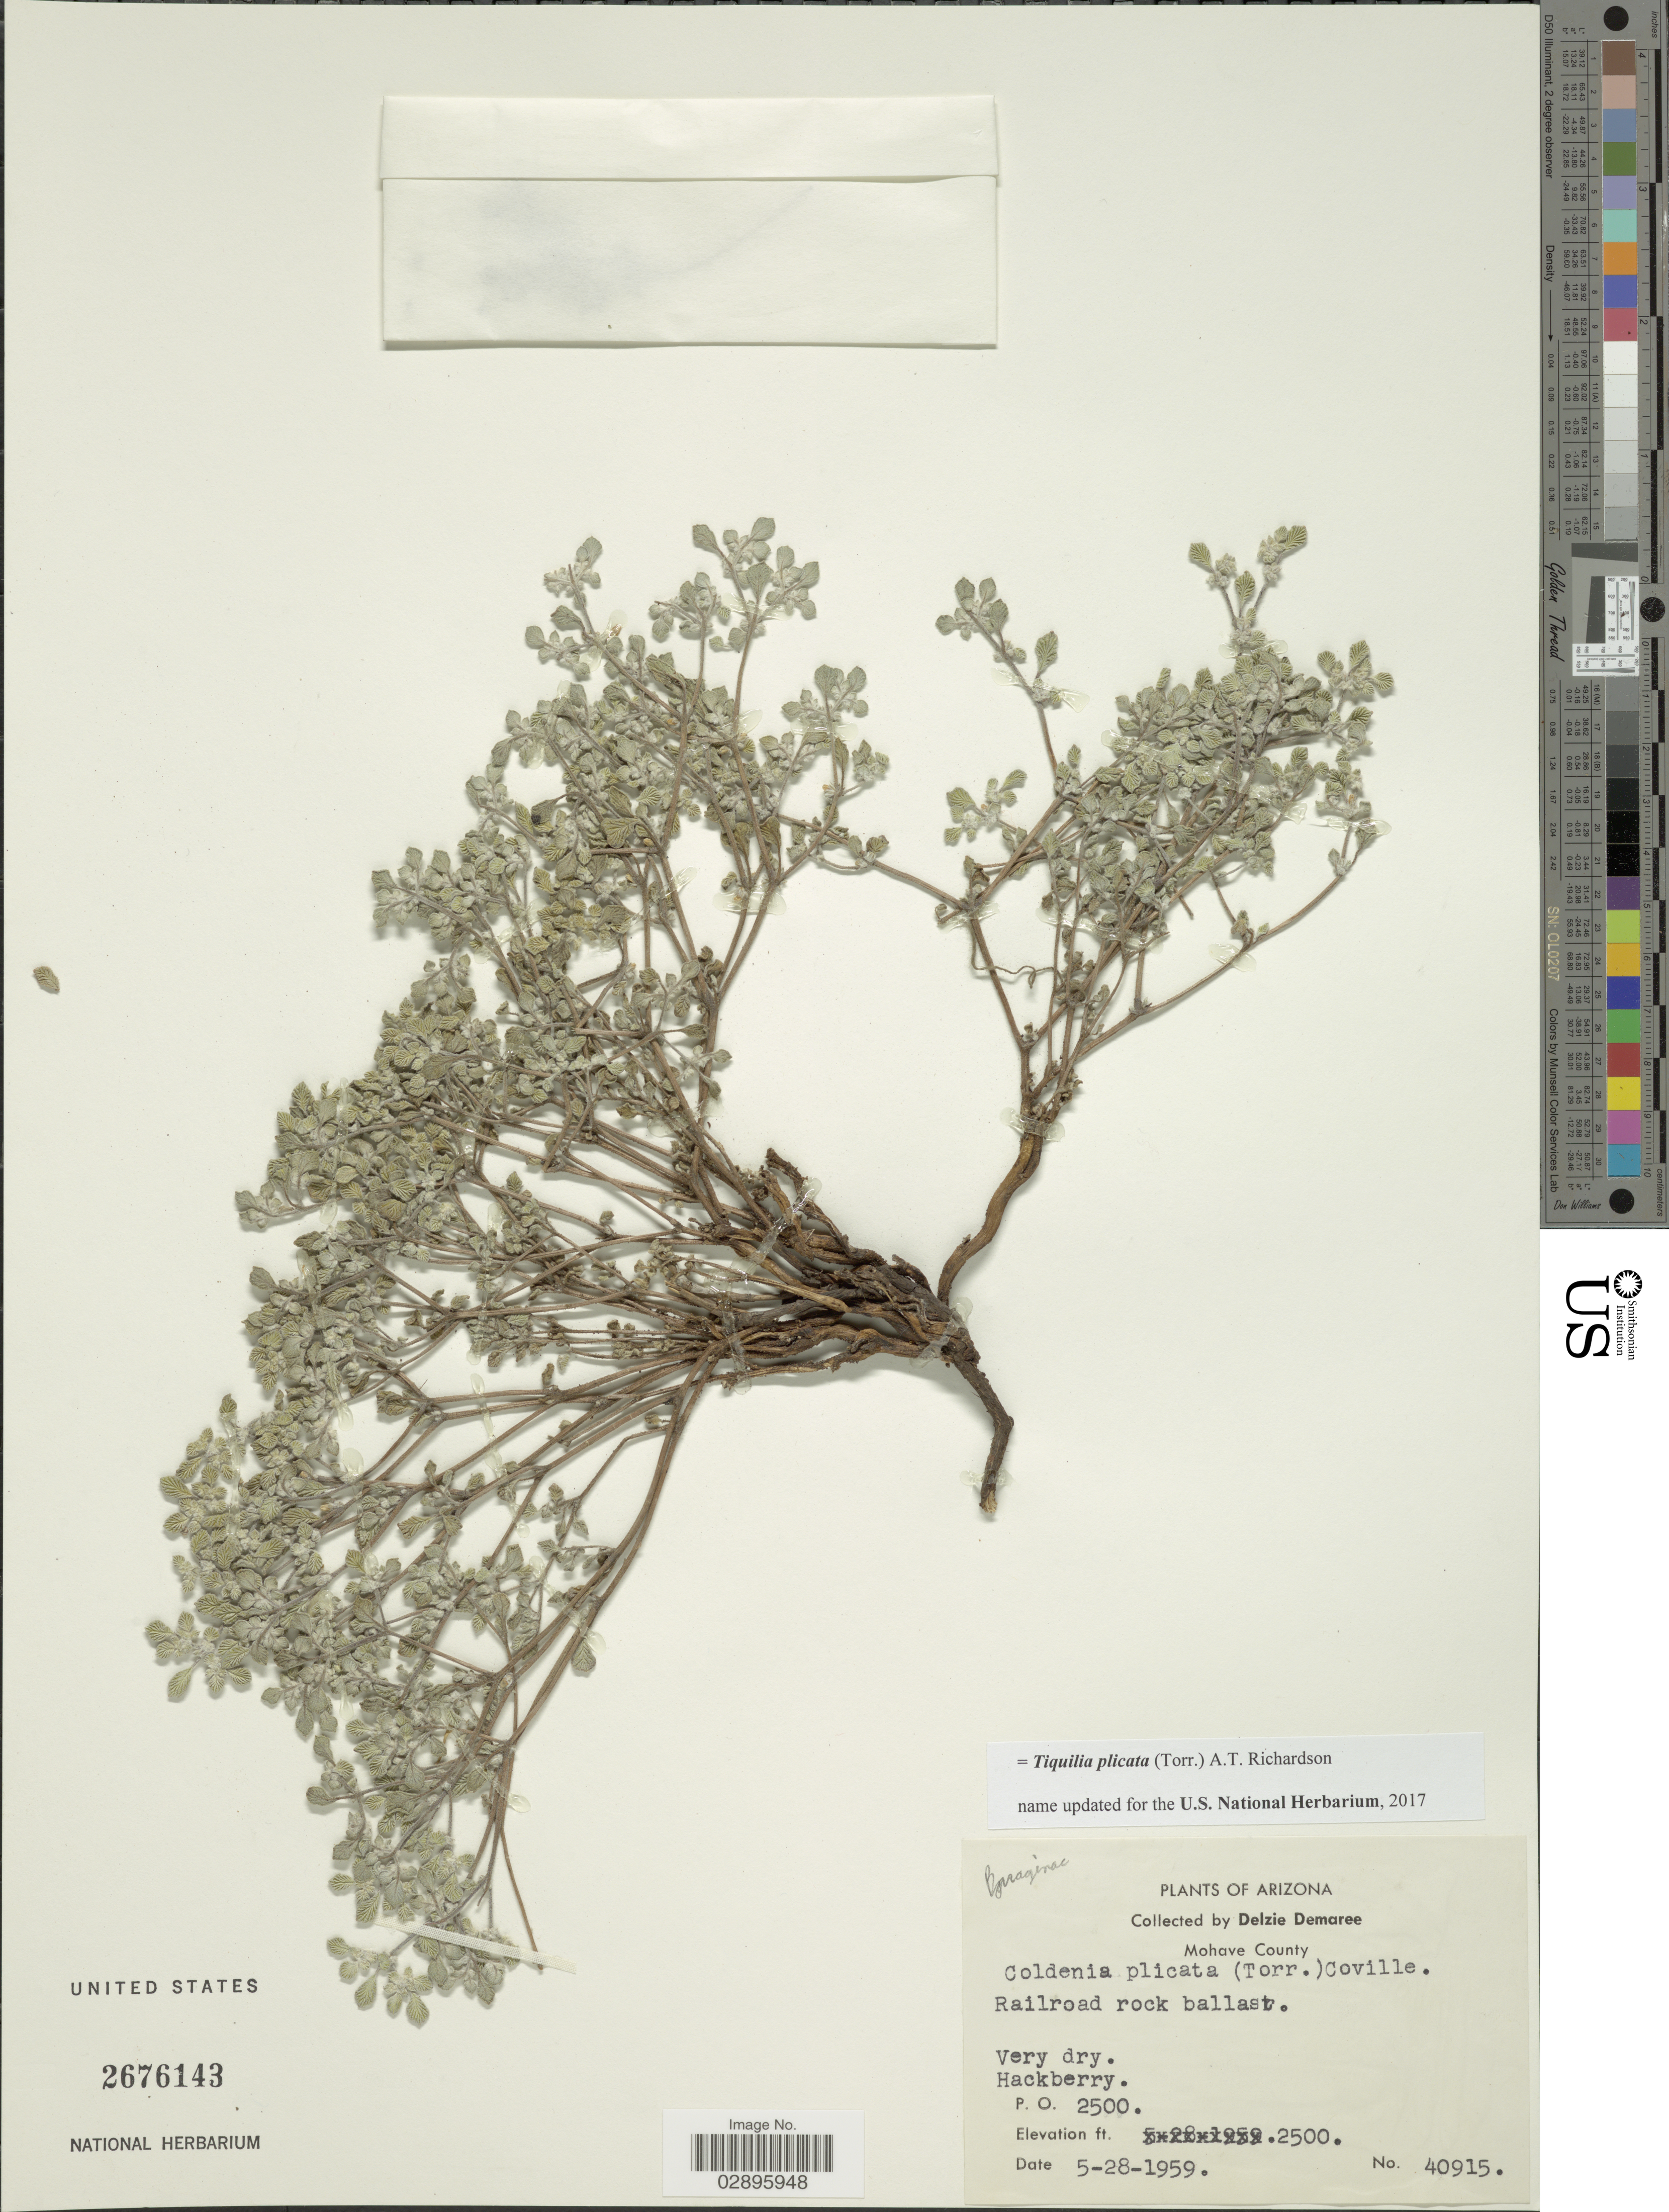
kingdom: Plantae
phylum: Tracheophyta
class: Magnoliopsida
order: Boraginales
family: Ehretiaceae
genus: Tiquilia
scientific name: Tiquilia plicata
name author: Torr.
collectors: D. Demaree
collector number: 40915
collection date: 1959-05-28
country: United States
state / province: Arizona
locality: Mohave County. Railroad rock ballast. Very dry. Hackberry. P. O. 2500.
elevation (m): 762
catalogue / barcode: US 2676143